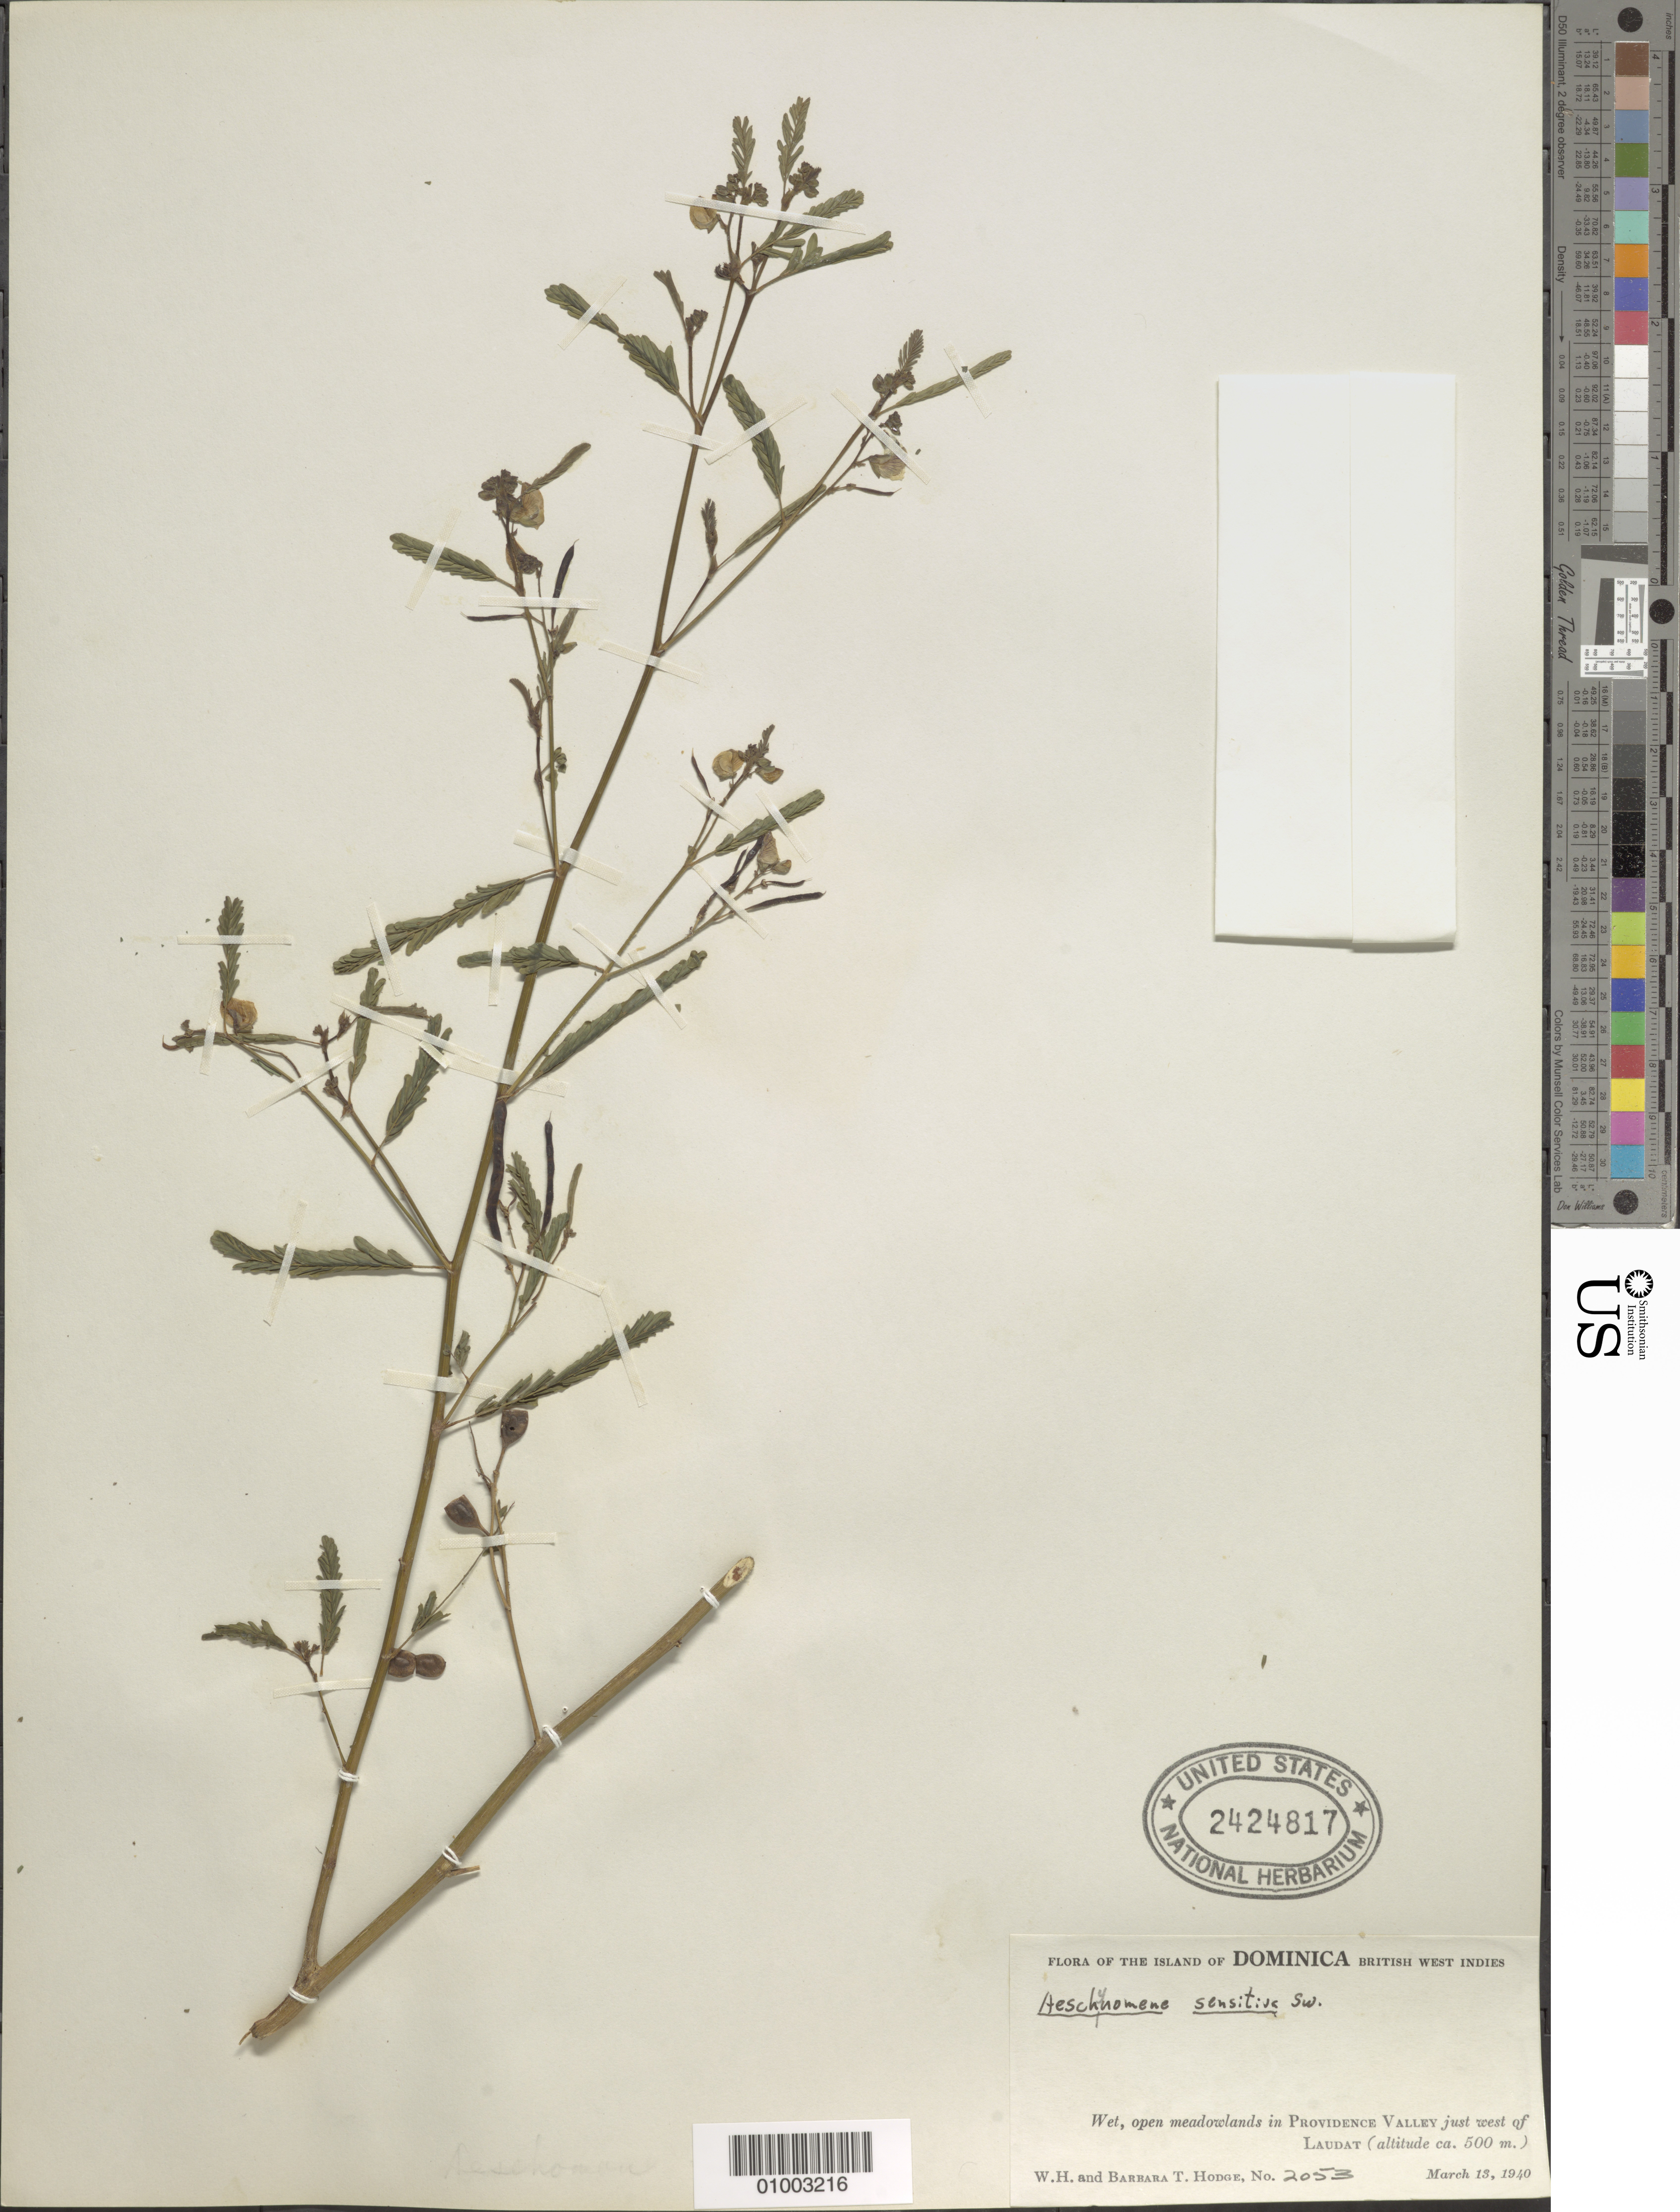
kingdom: Plantae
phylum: Tracheophyta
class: Magnoliopsida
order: Fabales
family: Fabaceae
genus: Aeschynomene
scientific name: Aeschynomene sensitiva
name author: Sw.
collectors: B. Hodge & W. Hodge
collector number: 2053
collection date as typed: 13 Mar 1940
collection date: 1940-03-13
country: Dominica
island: Dominica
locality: Wet open meadowlands in Providence Valeey just west of Laudat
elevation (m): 500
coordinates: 0 N, 0 E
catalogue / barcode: US 2424817